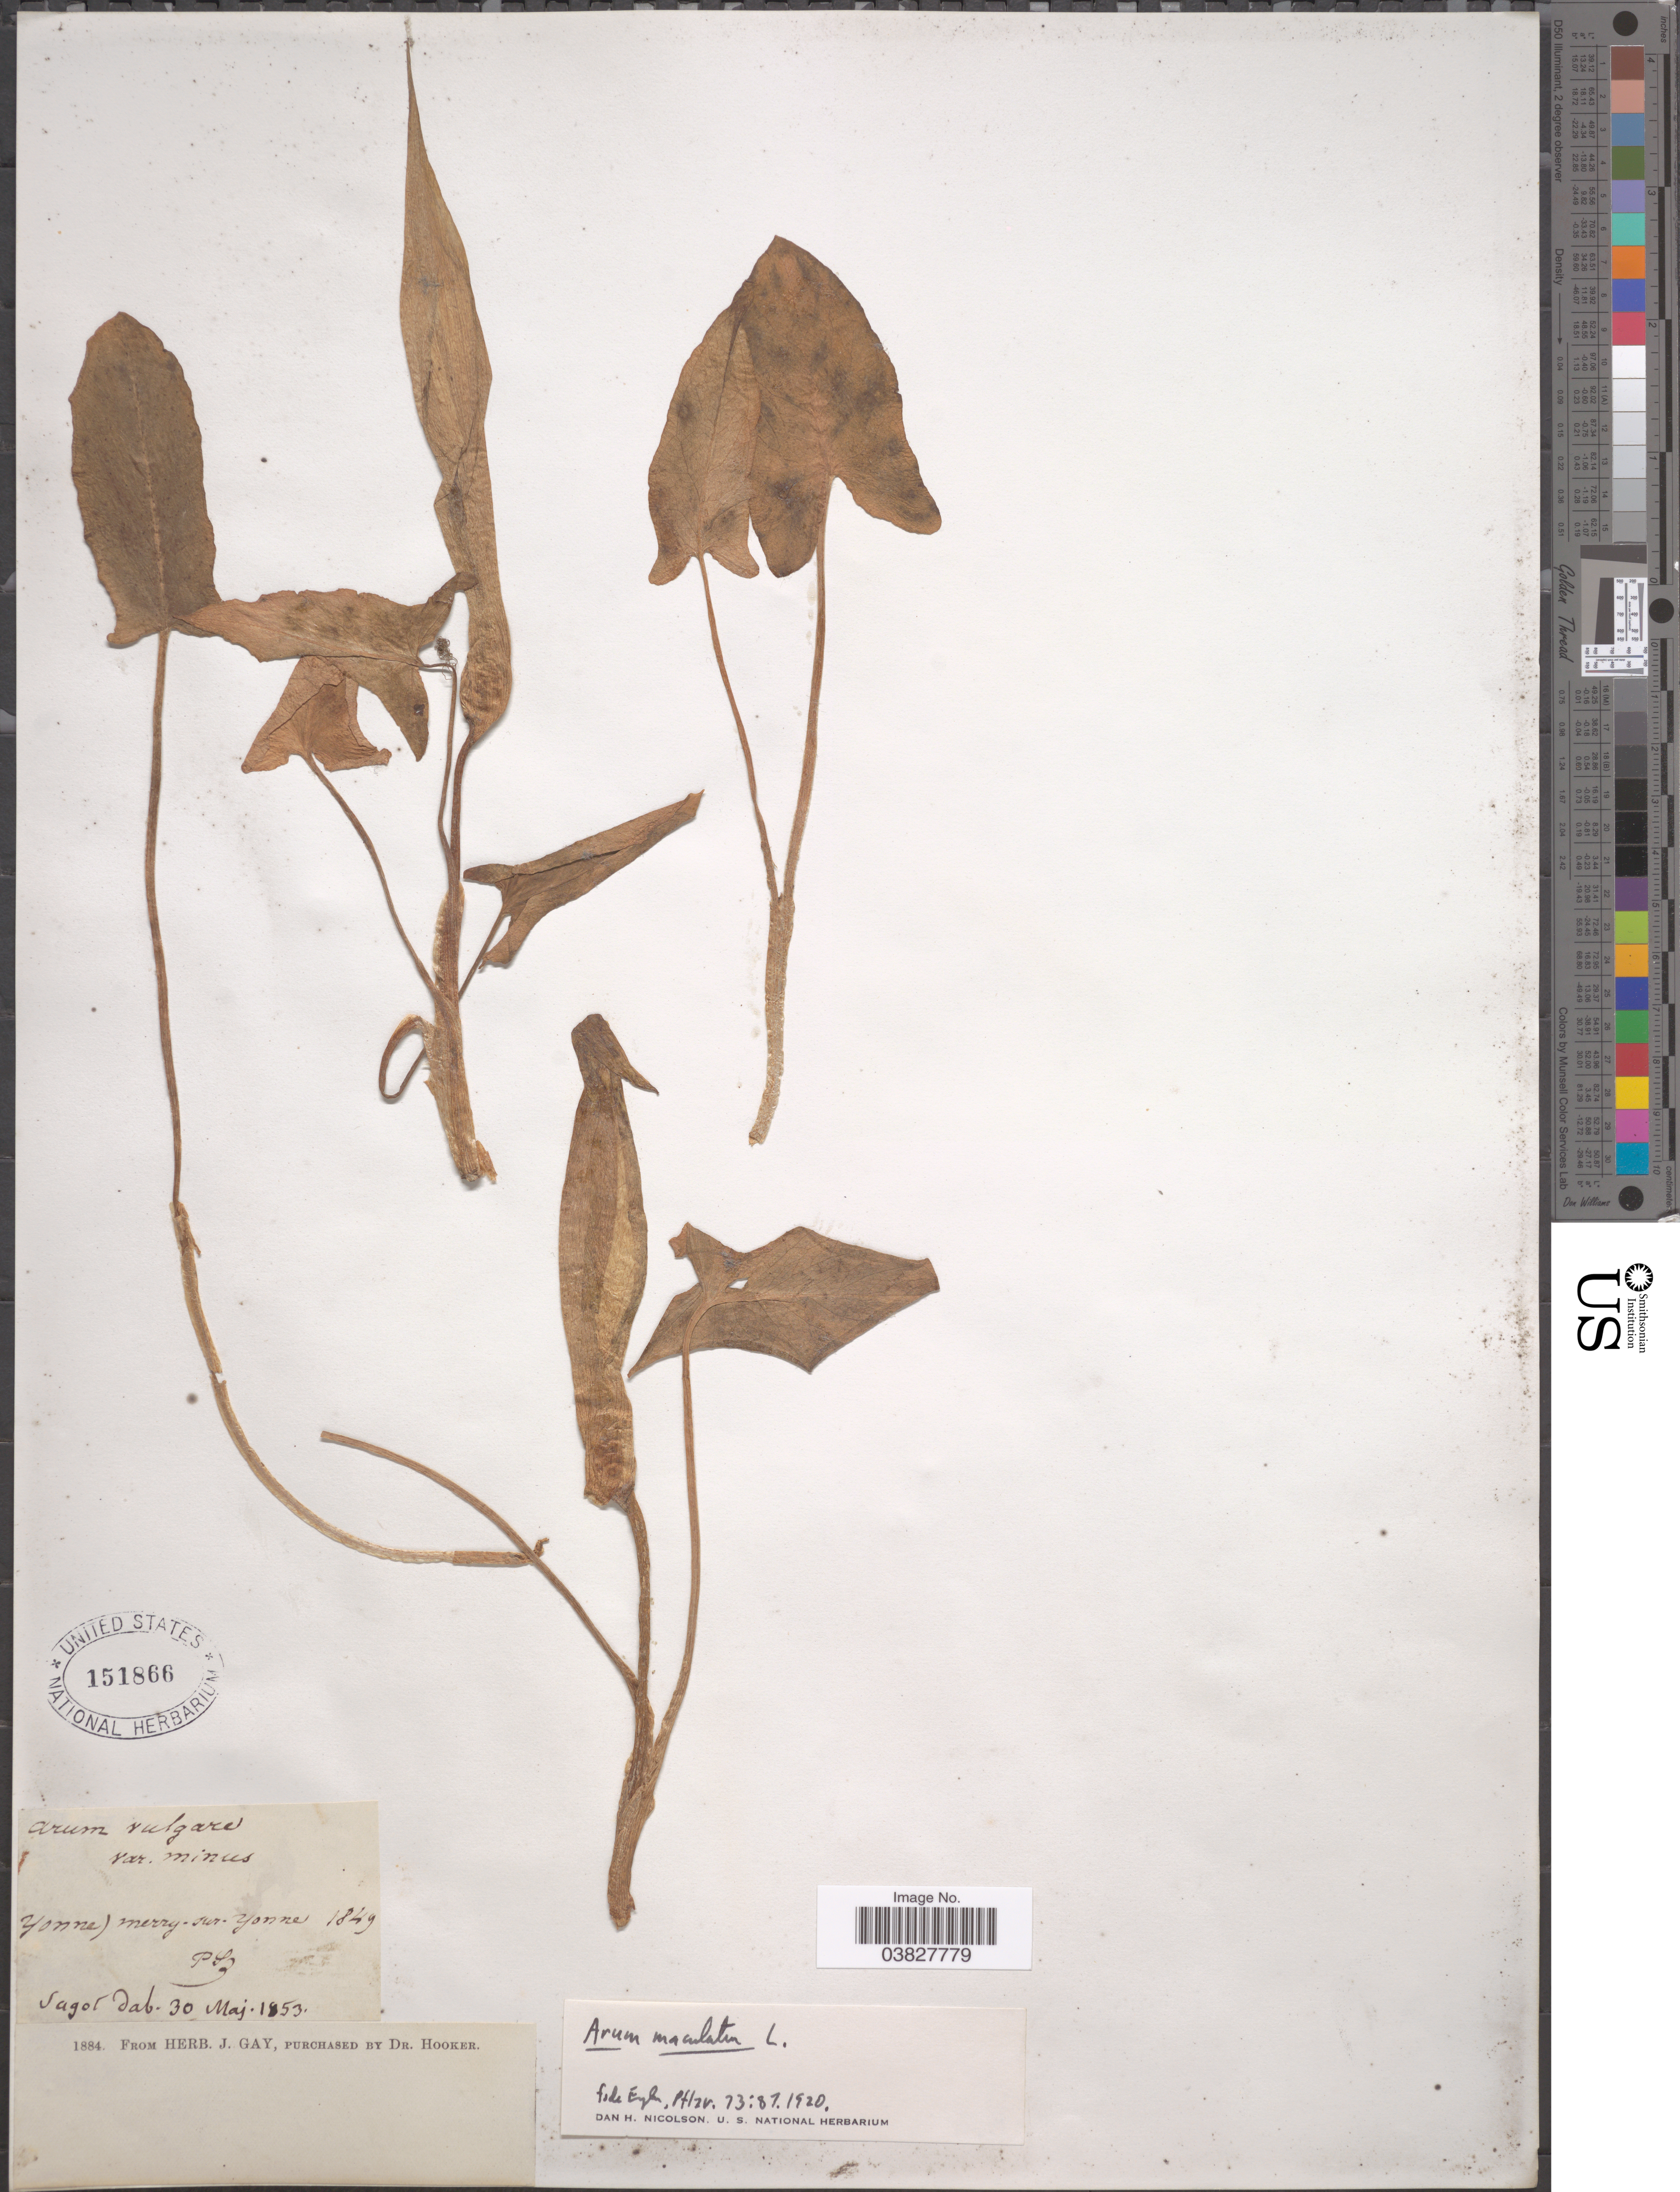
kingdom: Plantae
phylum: Tracheophyta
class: Liliopsida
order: Alismatales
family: Araceae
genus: Arum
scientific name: Arum maculatum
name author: L.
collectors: Sagot, --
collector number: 1849?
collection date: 1853-05-30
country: France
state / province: Bourgogne-Franche-Comté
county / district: Yonne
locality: Yonne) merry-sur-yonne.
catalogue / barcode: US 151866